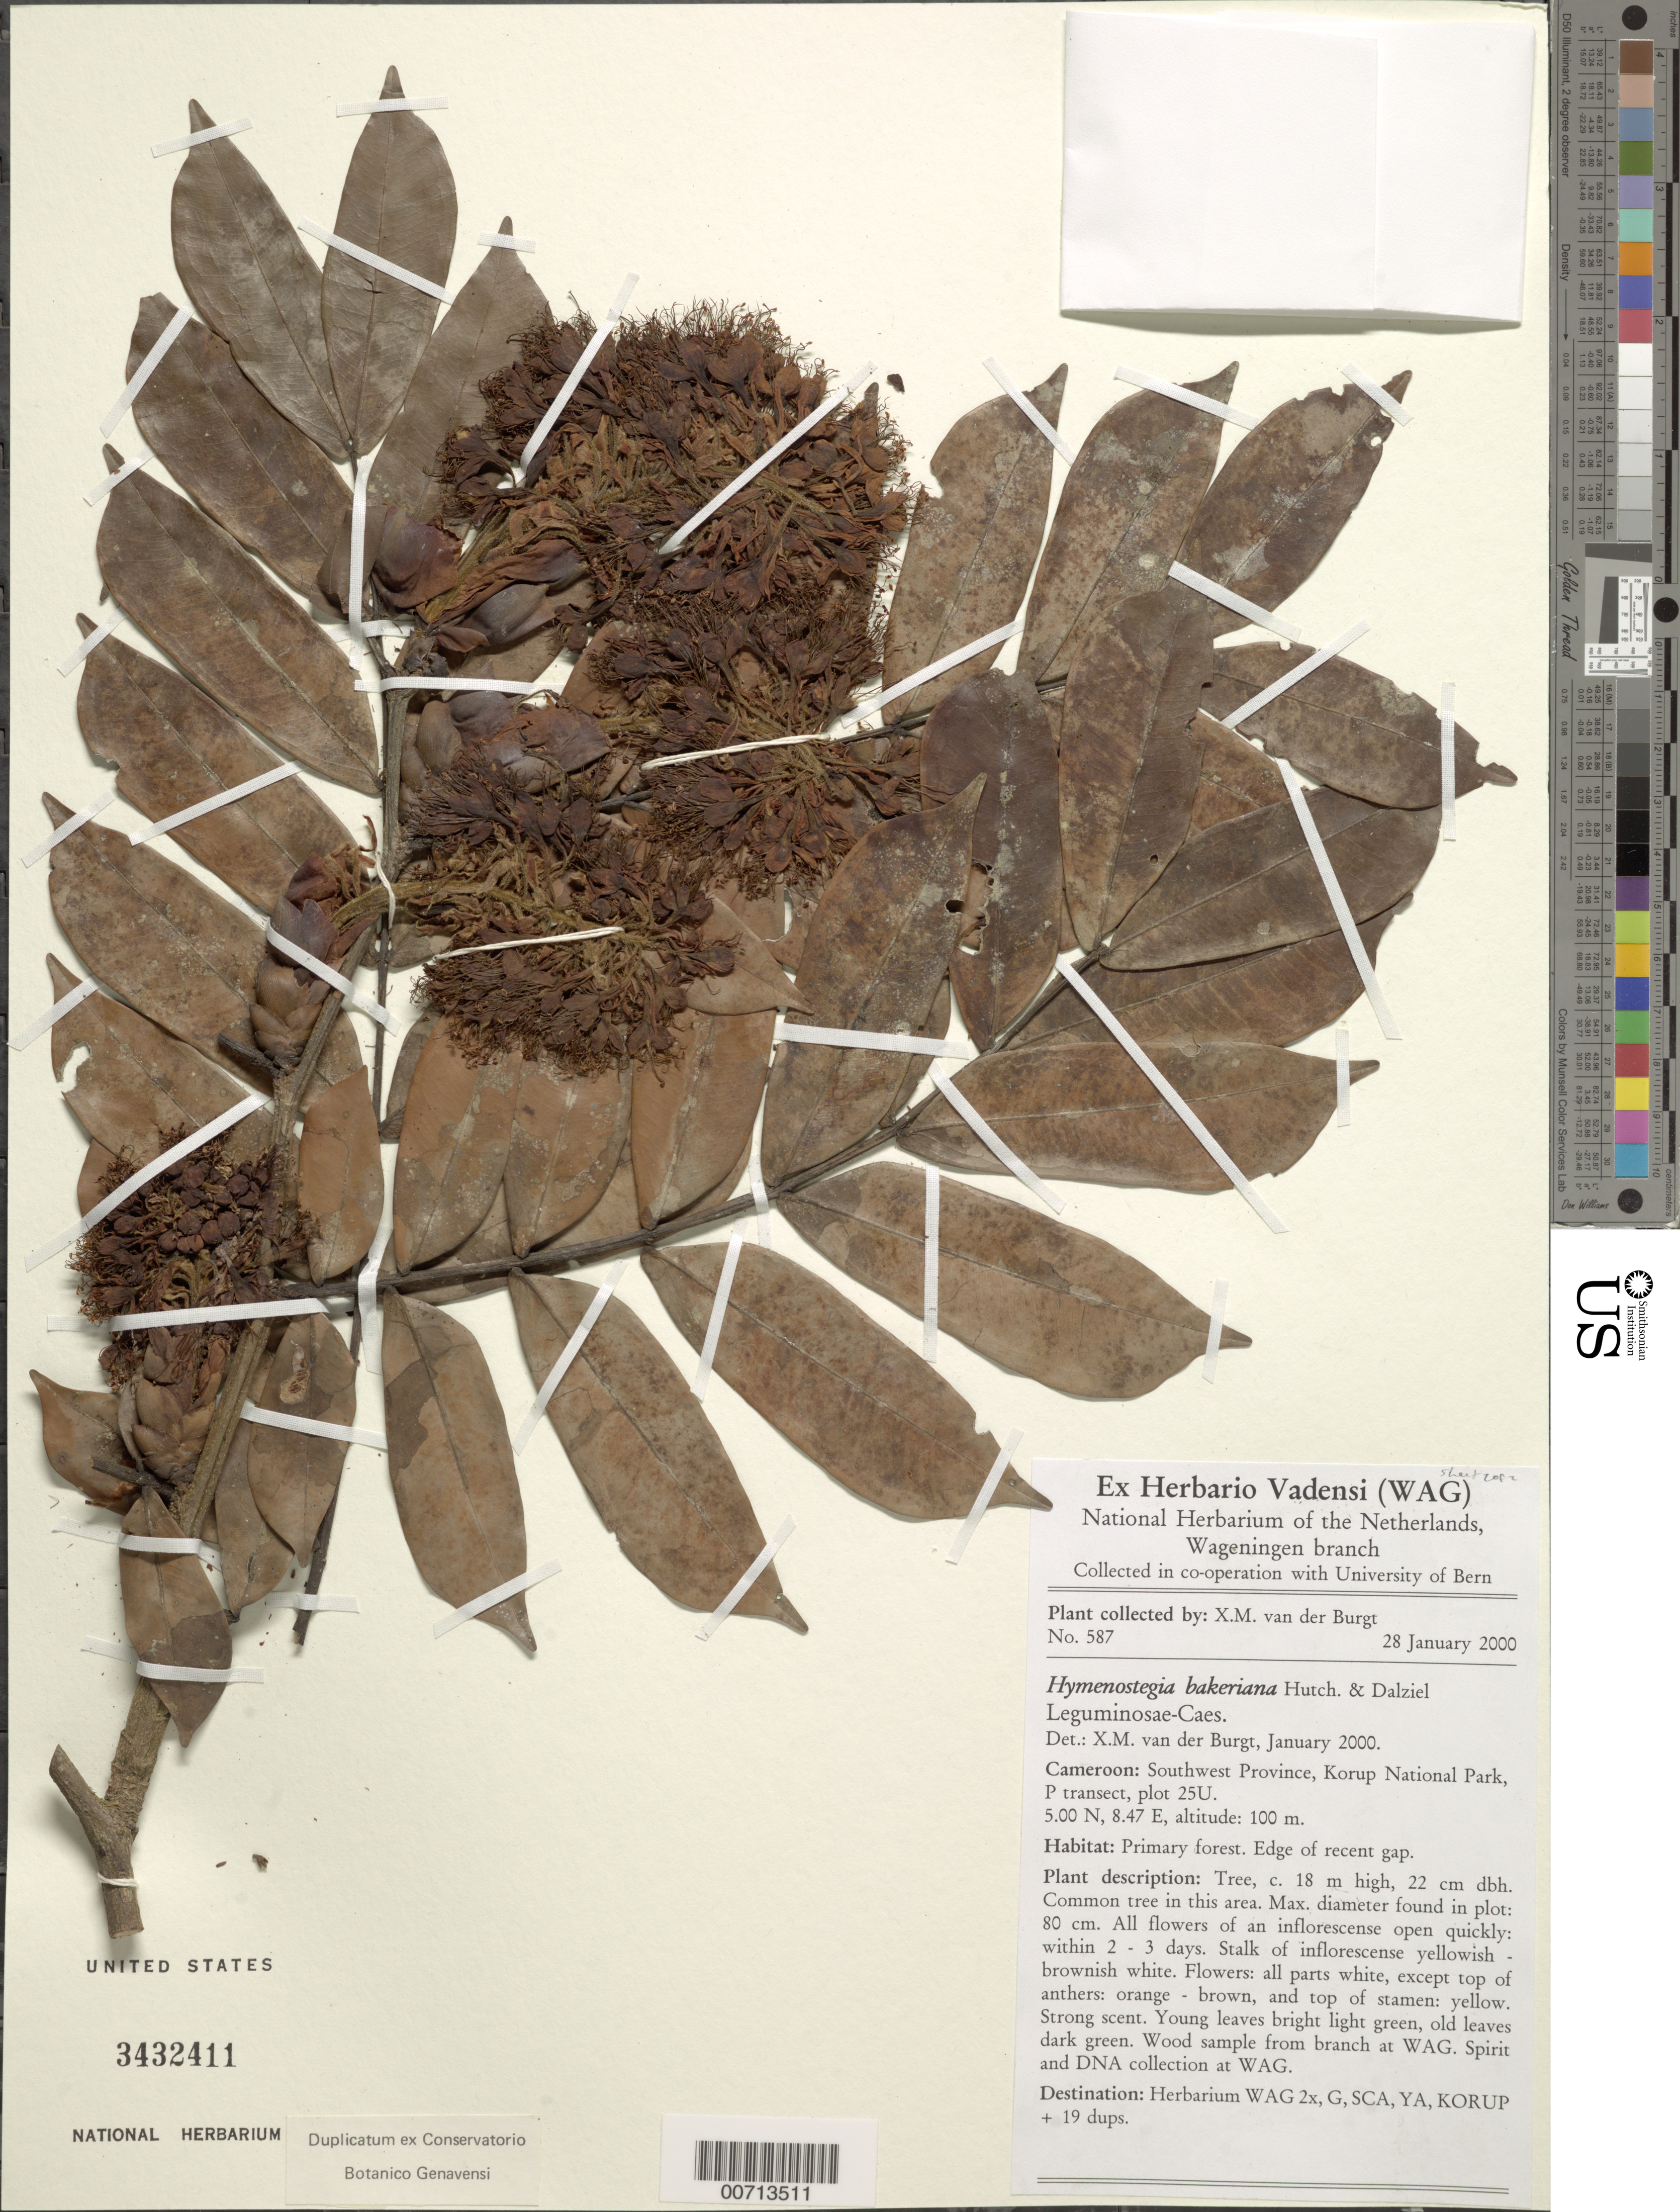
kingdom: Plantae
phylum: Tracheophyta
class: Magnoliopsida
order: Fabales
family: Fabaceae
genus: Hymenostegia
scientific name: Hymenostegia bakeriana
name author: Hutch. & Dalziel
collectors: X. M. van der Burgt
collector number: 587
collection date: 2000-01-08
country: Cameroon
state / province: Sud-Ouest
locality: Korup National Park, Science Camp near P transect.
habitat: Primary forest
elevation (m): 100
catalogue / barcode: US 3432411